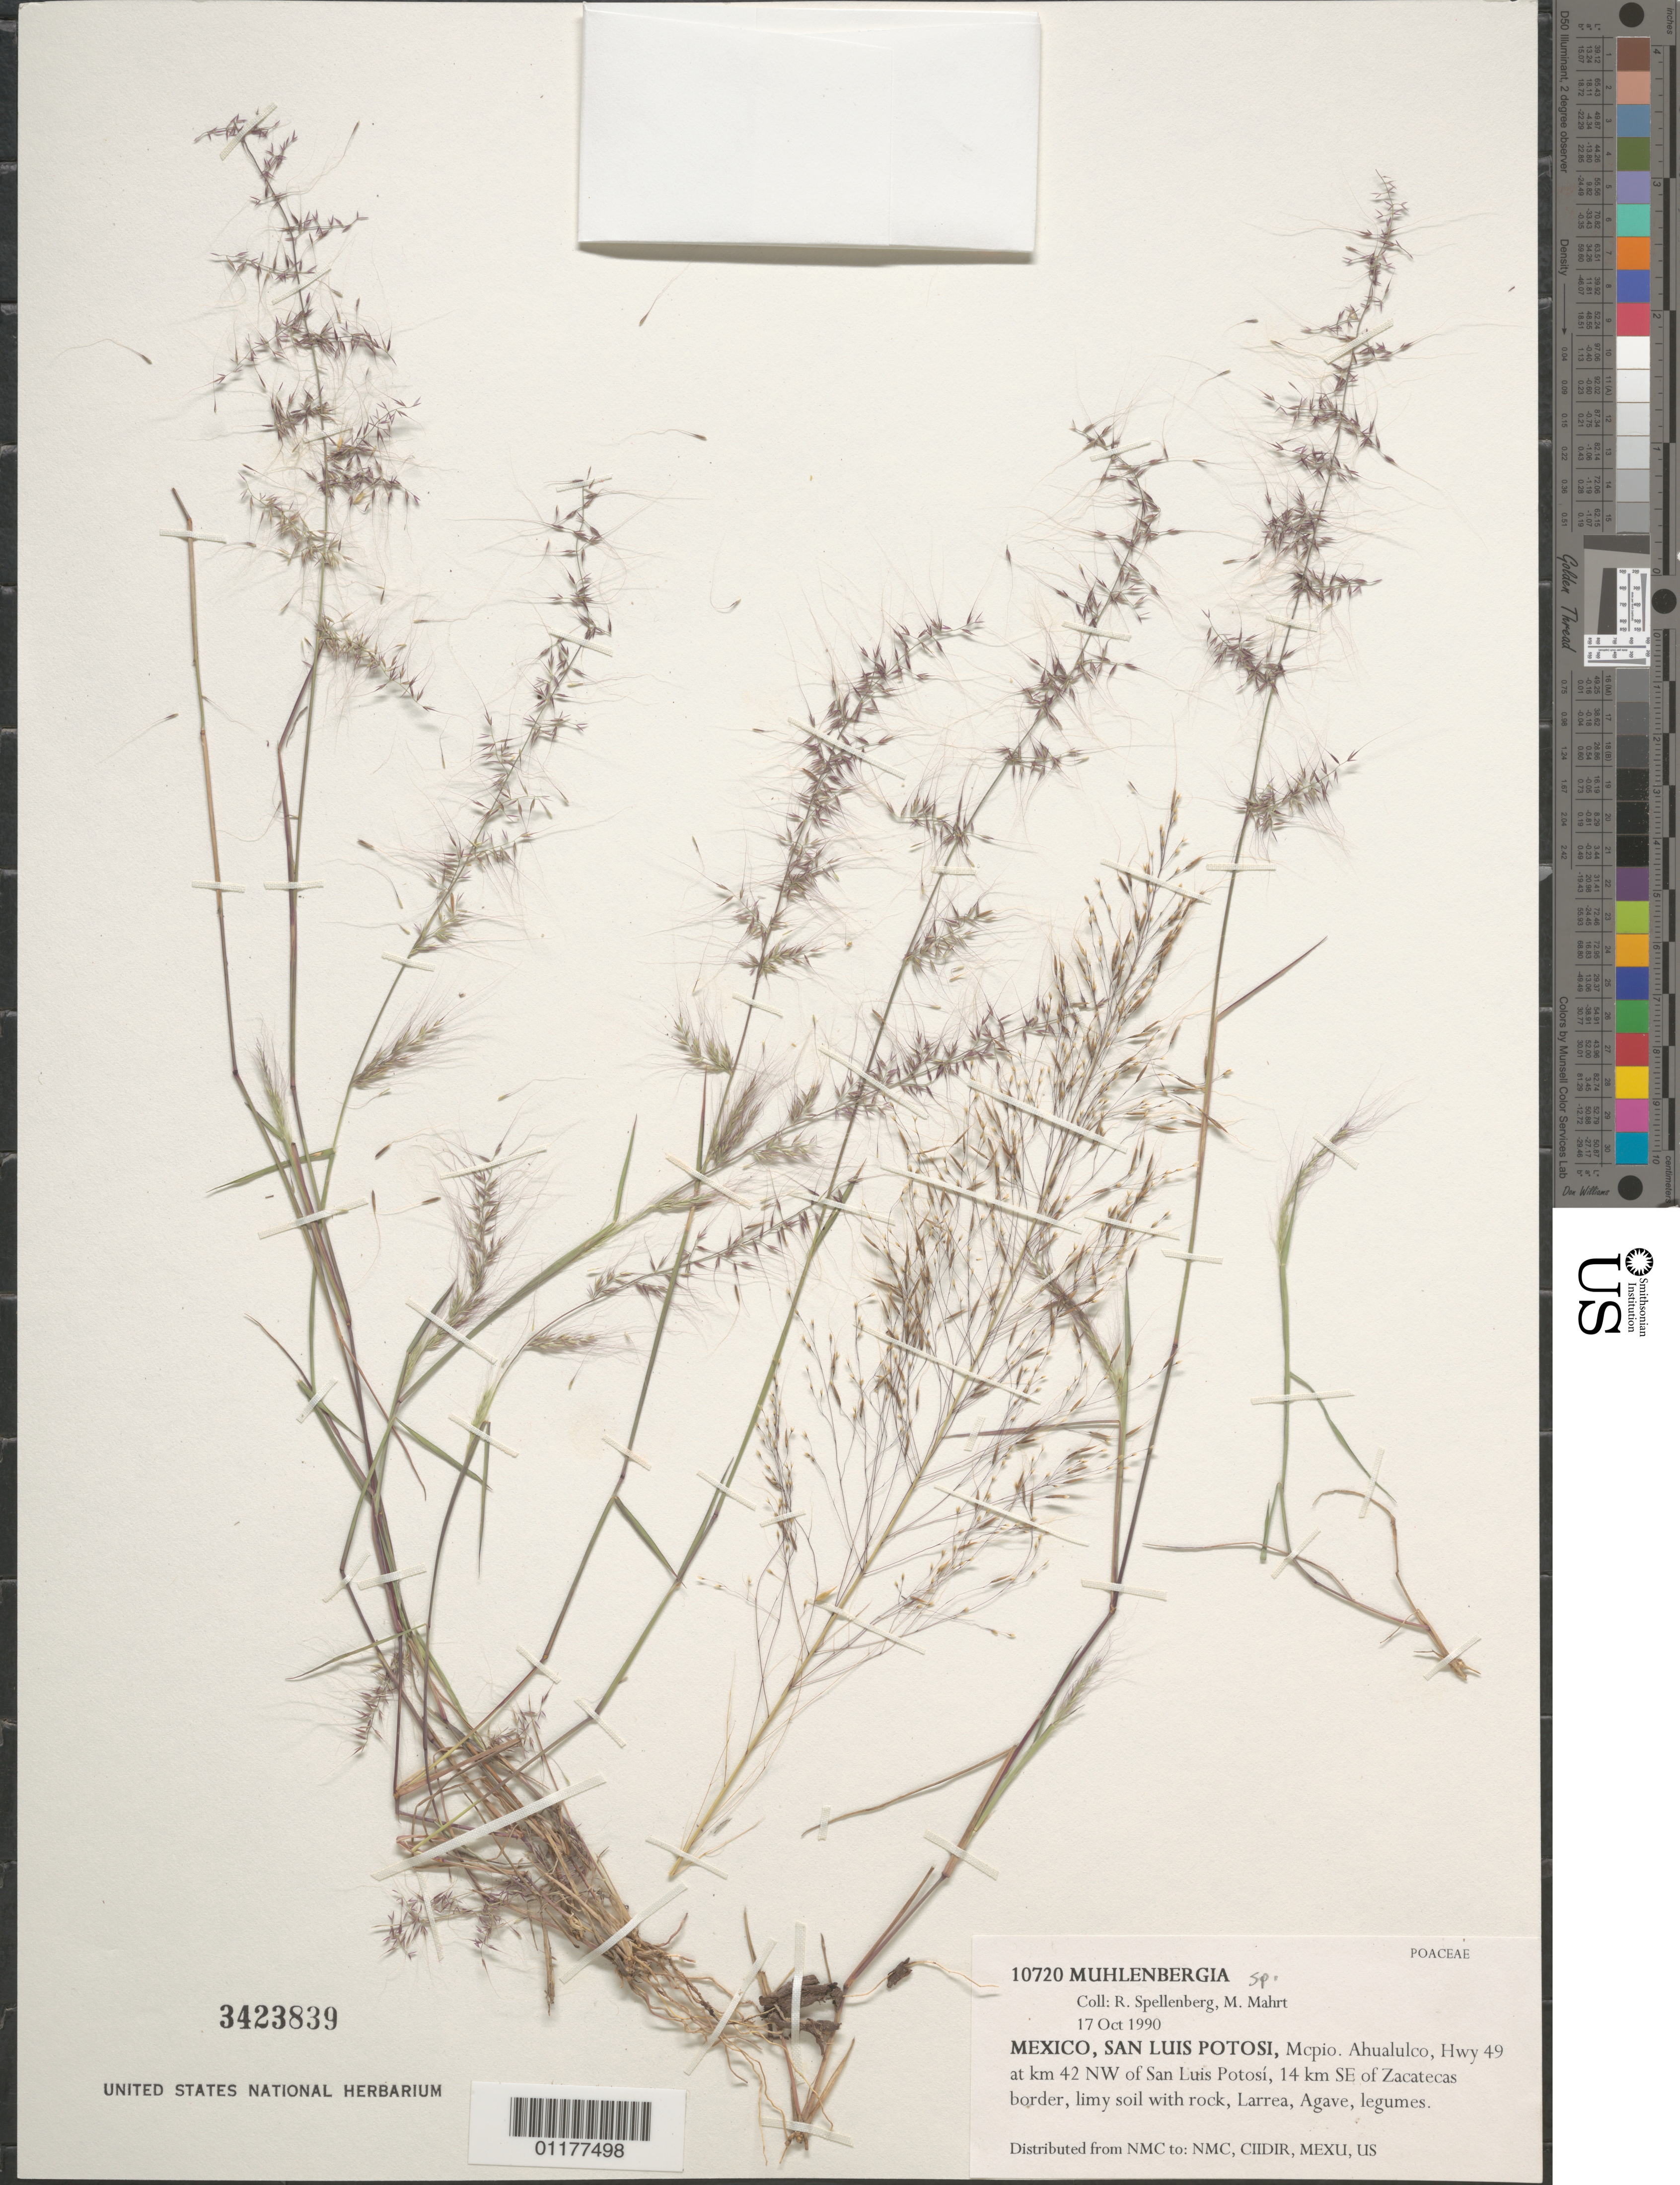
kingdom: Plantae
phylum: Tracheophyta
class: Liliopsida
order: Poales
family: Poaceae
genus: Muhlenbergia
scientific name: Muhlenbergia sp.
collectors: R. W. Spellenberg & M. Mahrt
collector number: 10720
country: Mexico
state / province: San Luis Potosí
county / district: Ahualulco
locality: Hwy 49 NE of San Luis Potosi, SE of Zacatecas border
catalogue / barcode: US 3423839